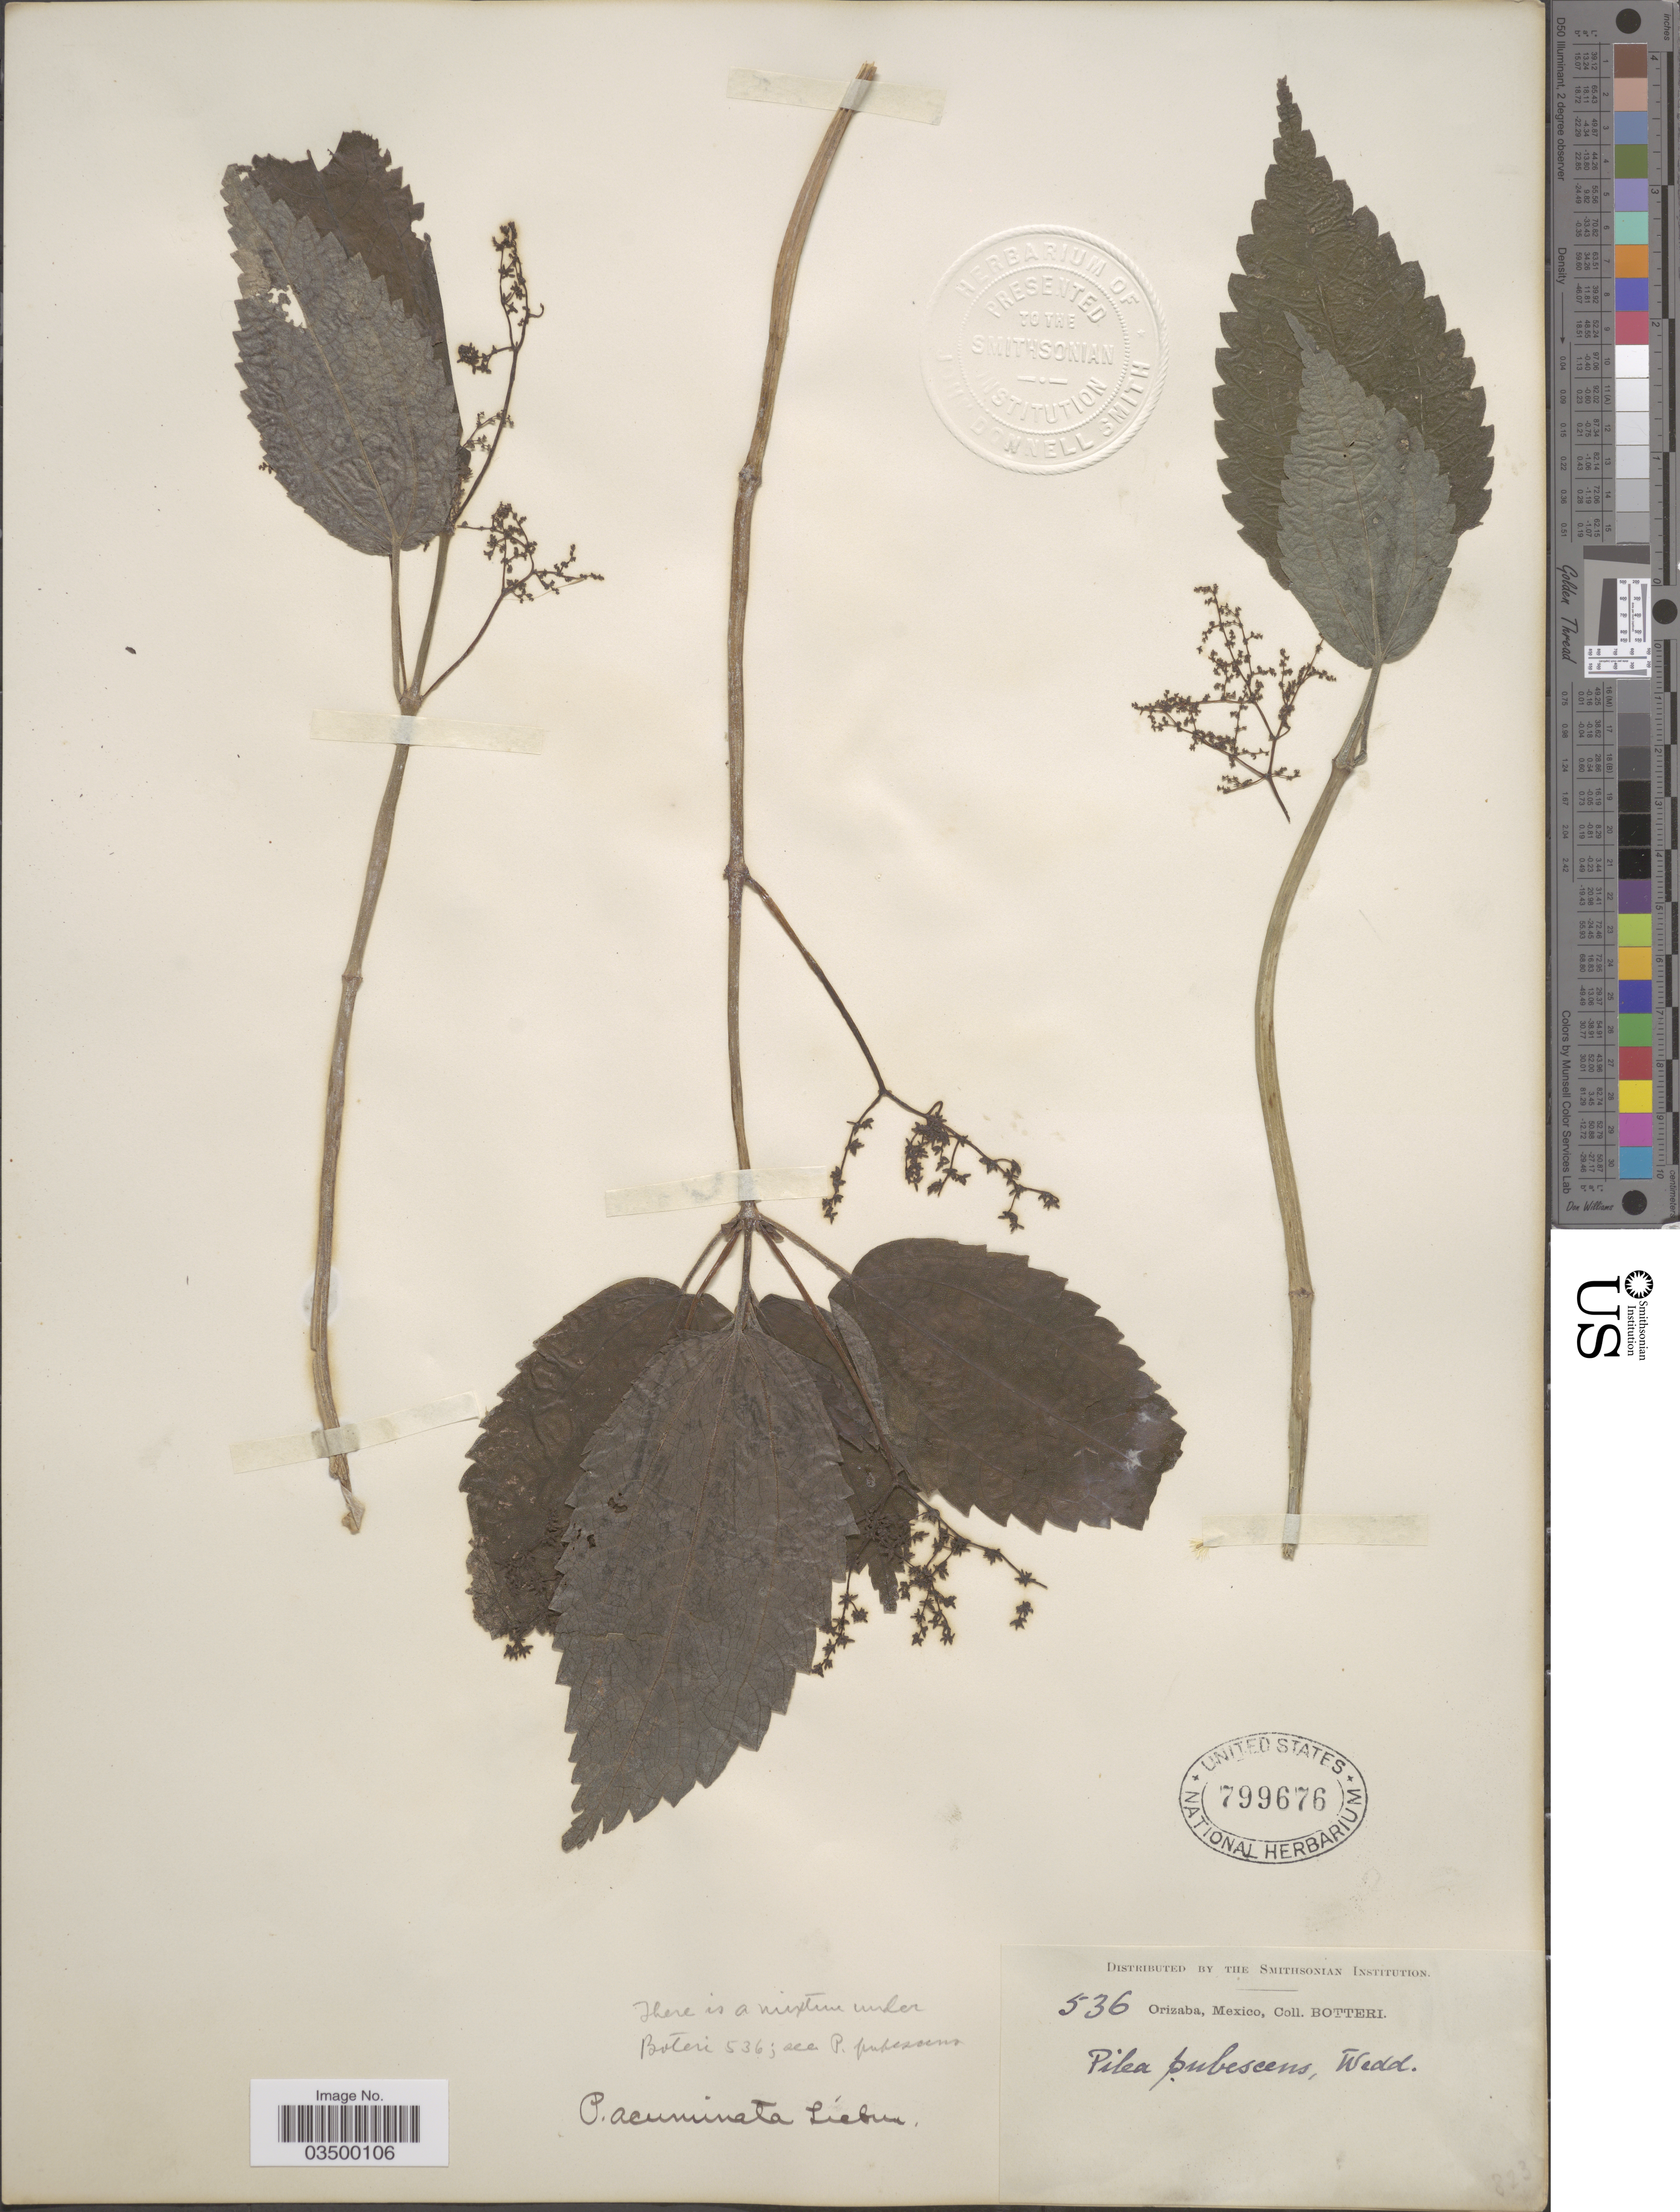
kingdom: Plantae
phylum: Tracheophyta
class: Magnoliopsida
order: Rosales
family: Urticaceae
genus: Pilea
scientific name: Pilea acuminata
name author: Liebm.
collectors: -. Botteri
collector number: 536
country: Mexico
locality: Orizaba.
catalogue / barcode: US 799676